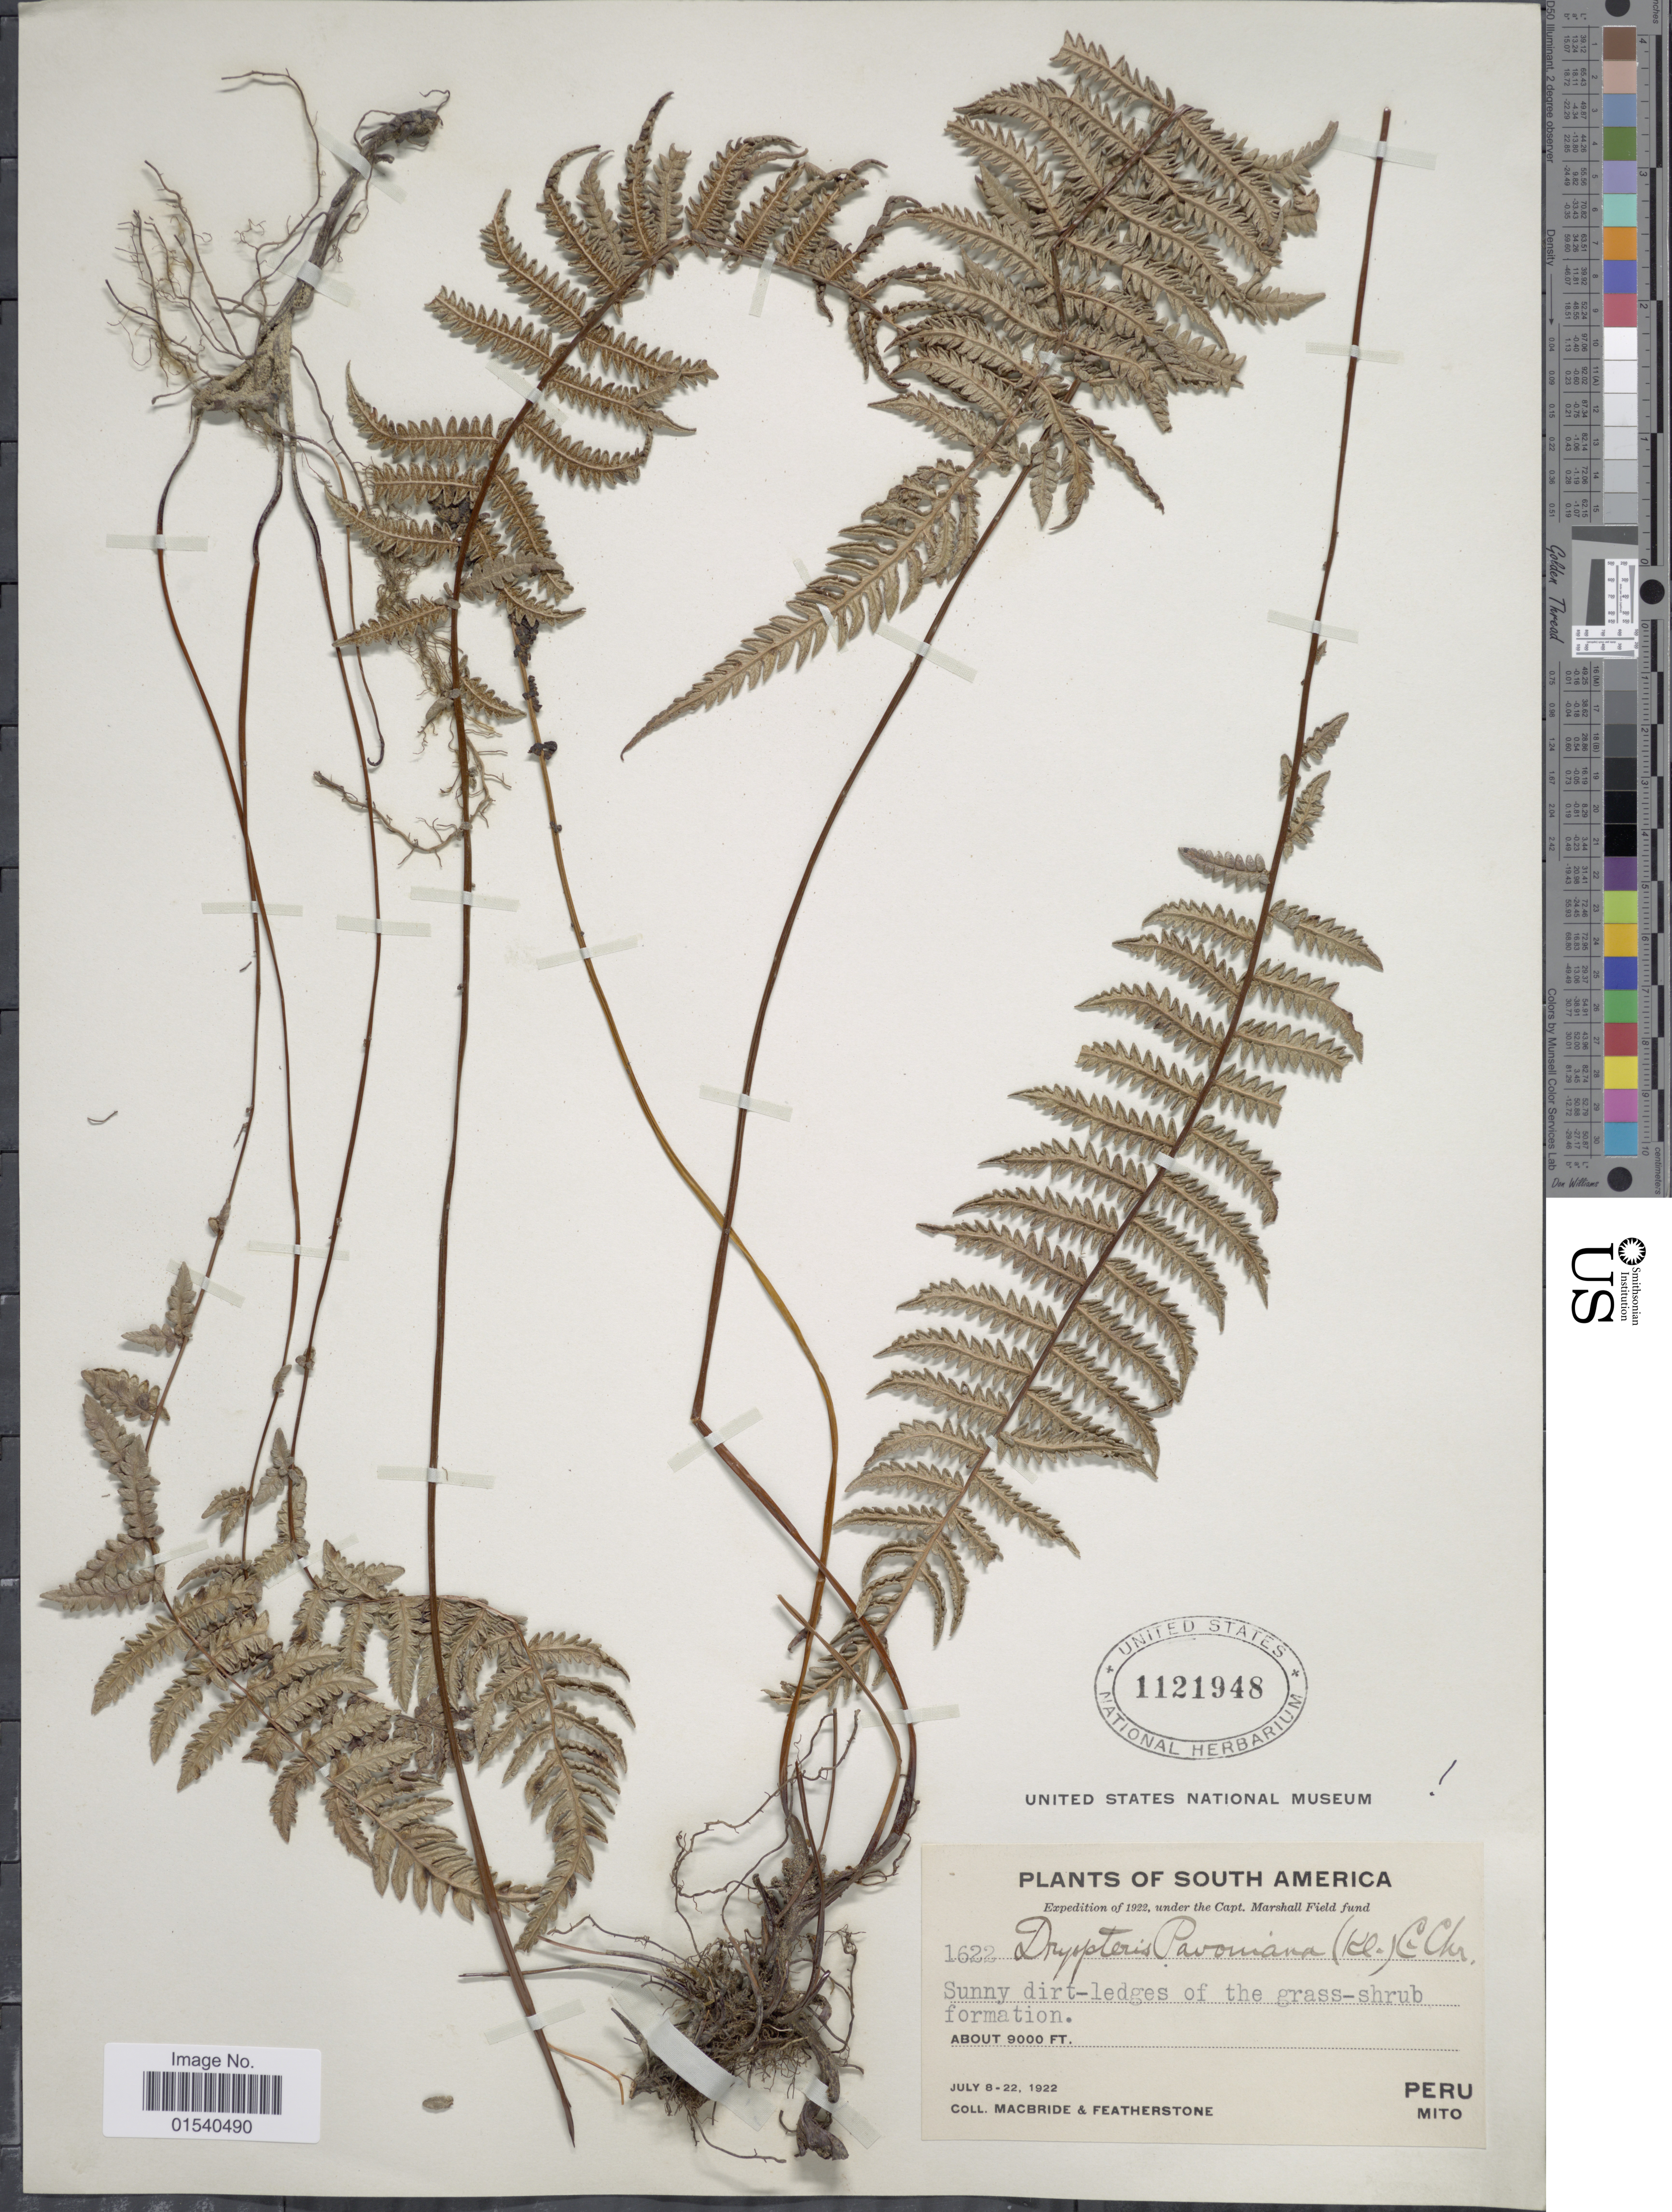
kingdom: Plantae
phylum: Tracheophyta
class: Polypodiopsida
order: Polypodiales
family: Thelypteridaceae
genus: Amauropelta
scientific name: Amauropelta pavoniana (Klotzsch) comb. nov., ined 2015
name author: (Klotzsch)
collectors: Macbride, -- & -. Featherstone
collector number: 1622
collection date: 1922-07-08/1922-07-22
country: Peru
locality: Mito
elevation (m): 2743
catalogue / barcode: US 1121948